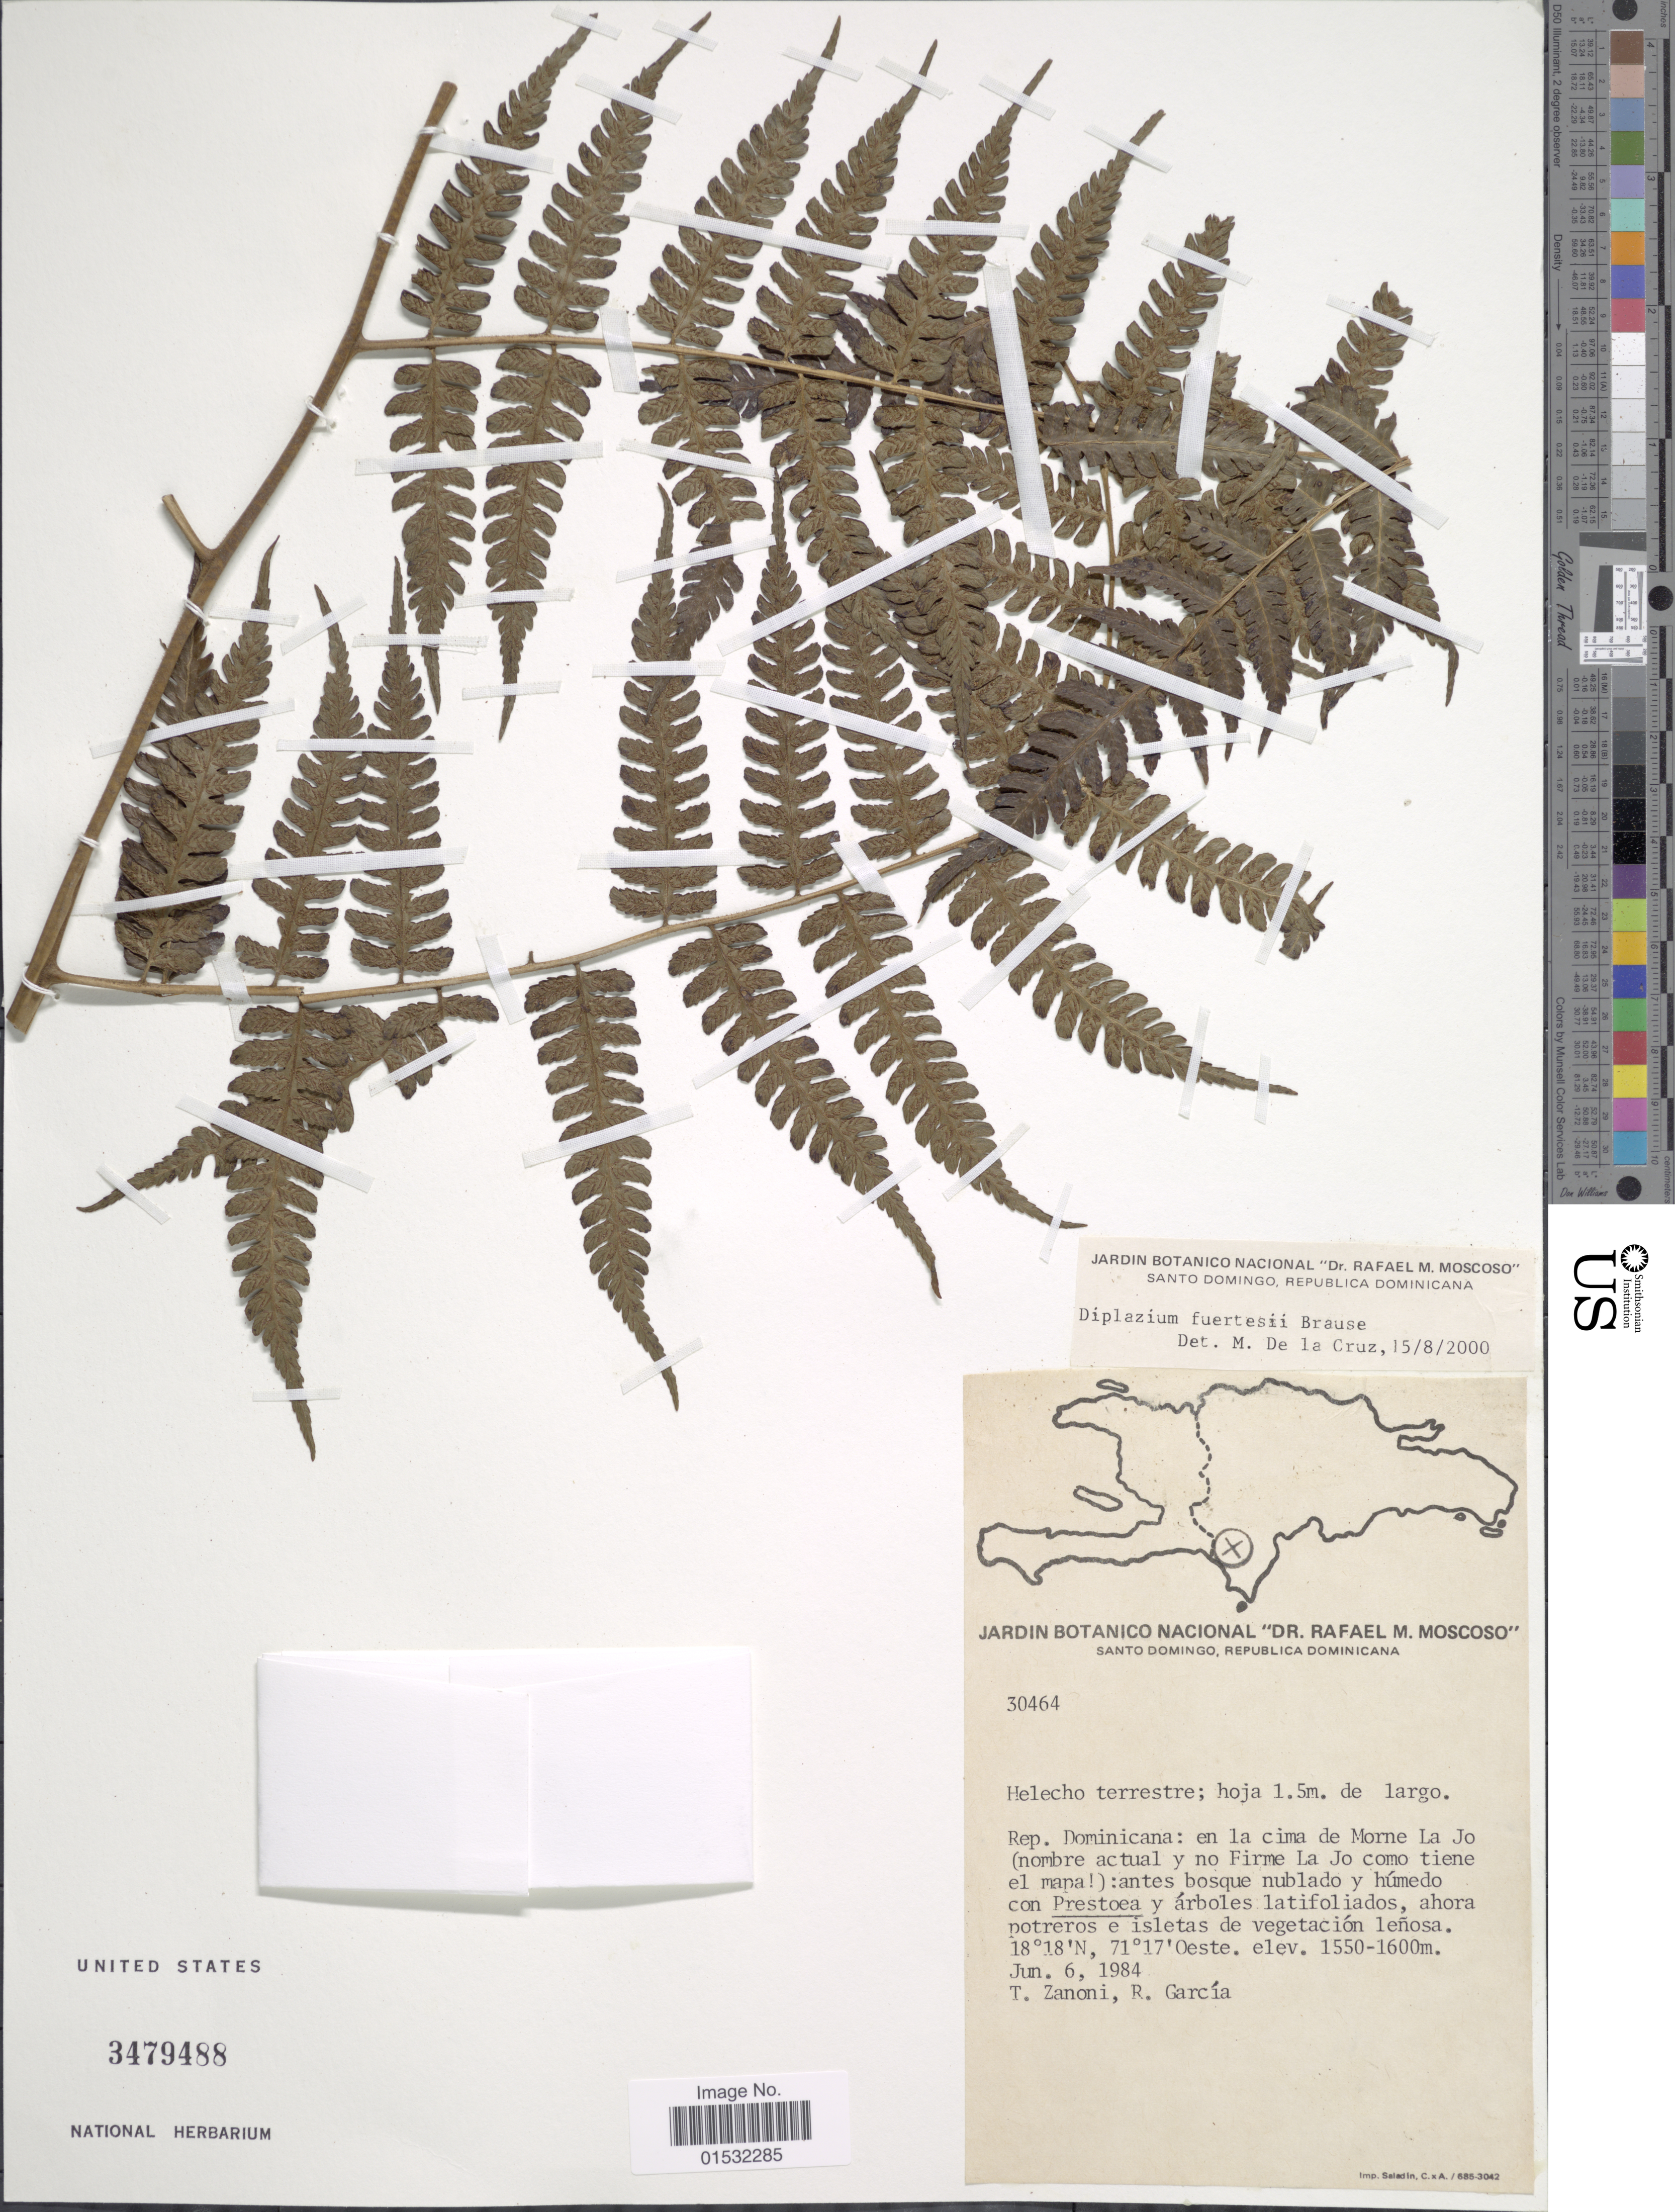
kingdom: Plantae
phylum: Tracheophyta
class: Polypodiopsida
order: Polypodiales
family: Athyriaceae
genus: Diplazium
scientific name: Diplazium fuertesii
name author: Brause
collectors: T. A. Zanoni & R. García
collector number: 30464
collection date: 1984-06-06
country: Dominica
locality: En la cìma de Morne La Jo (nombre actual y no Firme La Jo como tiene el mapa)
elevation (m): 1550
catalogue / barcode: US 3479488